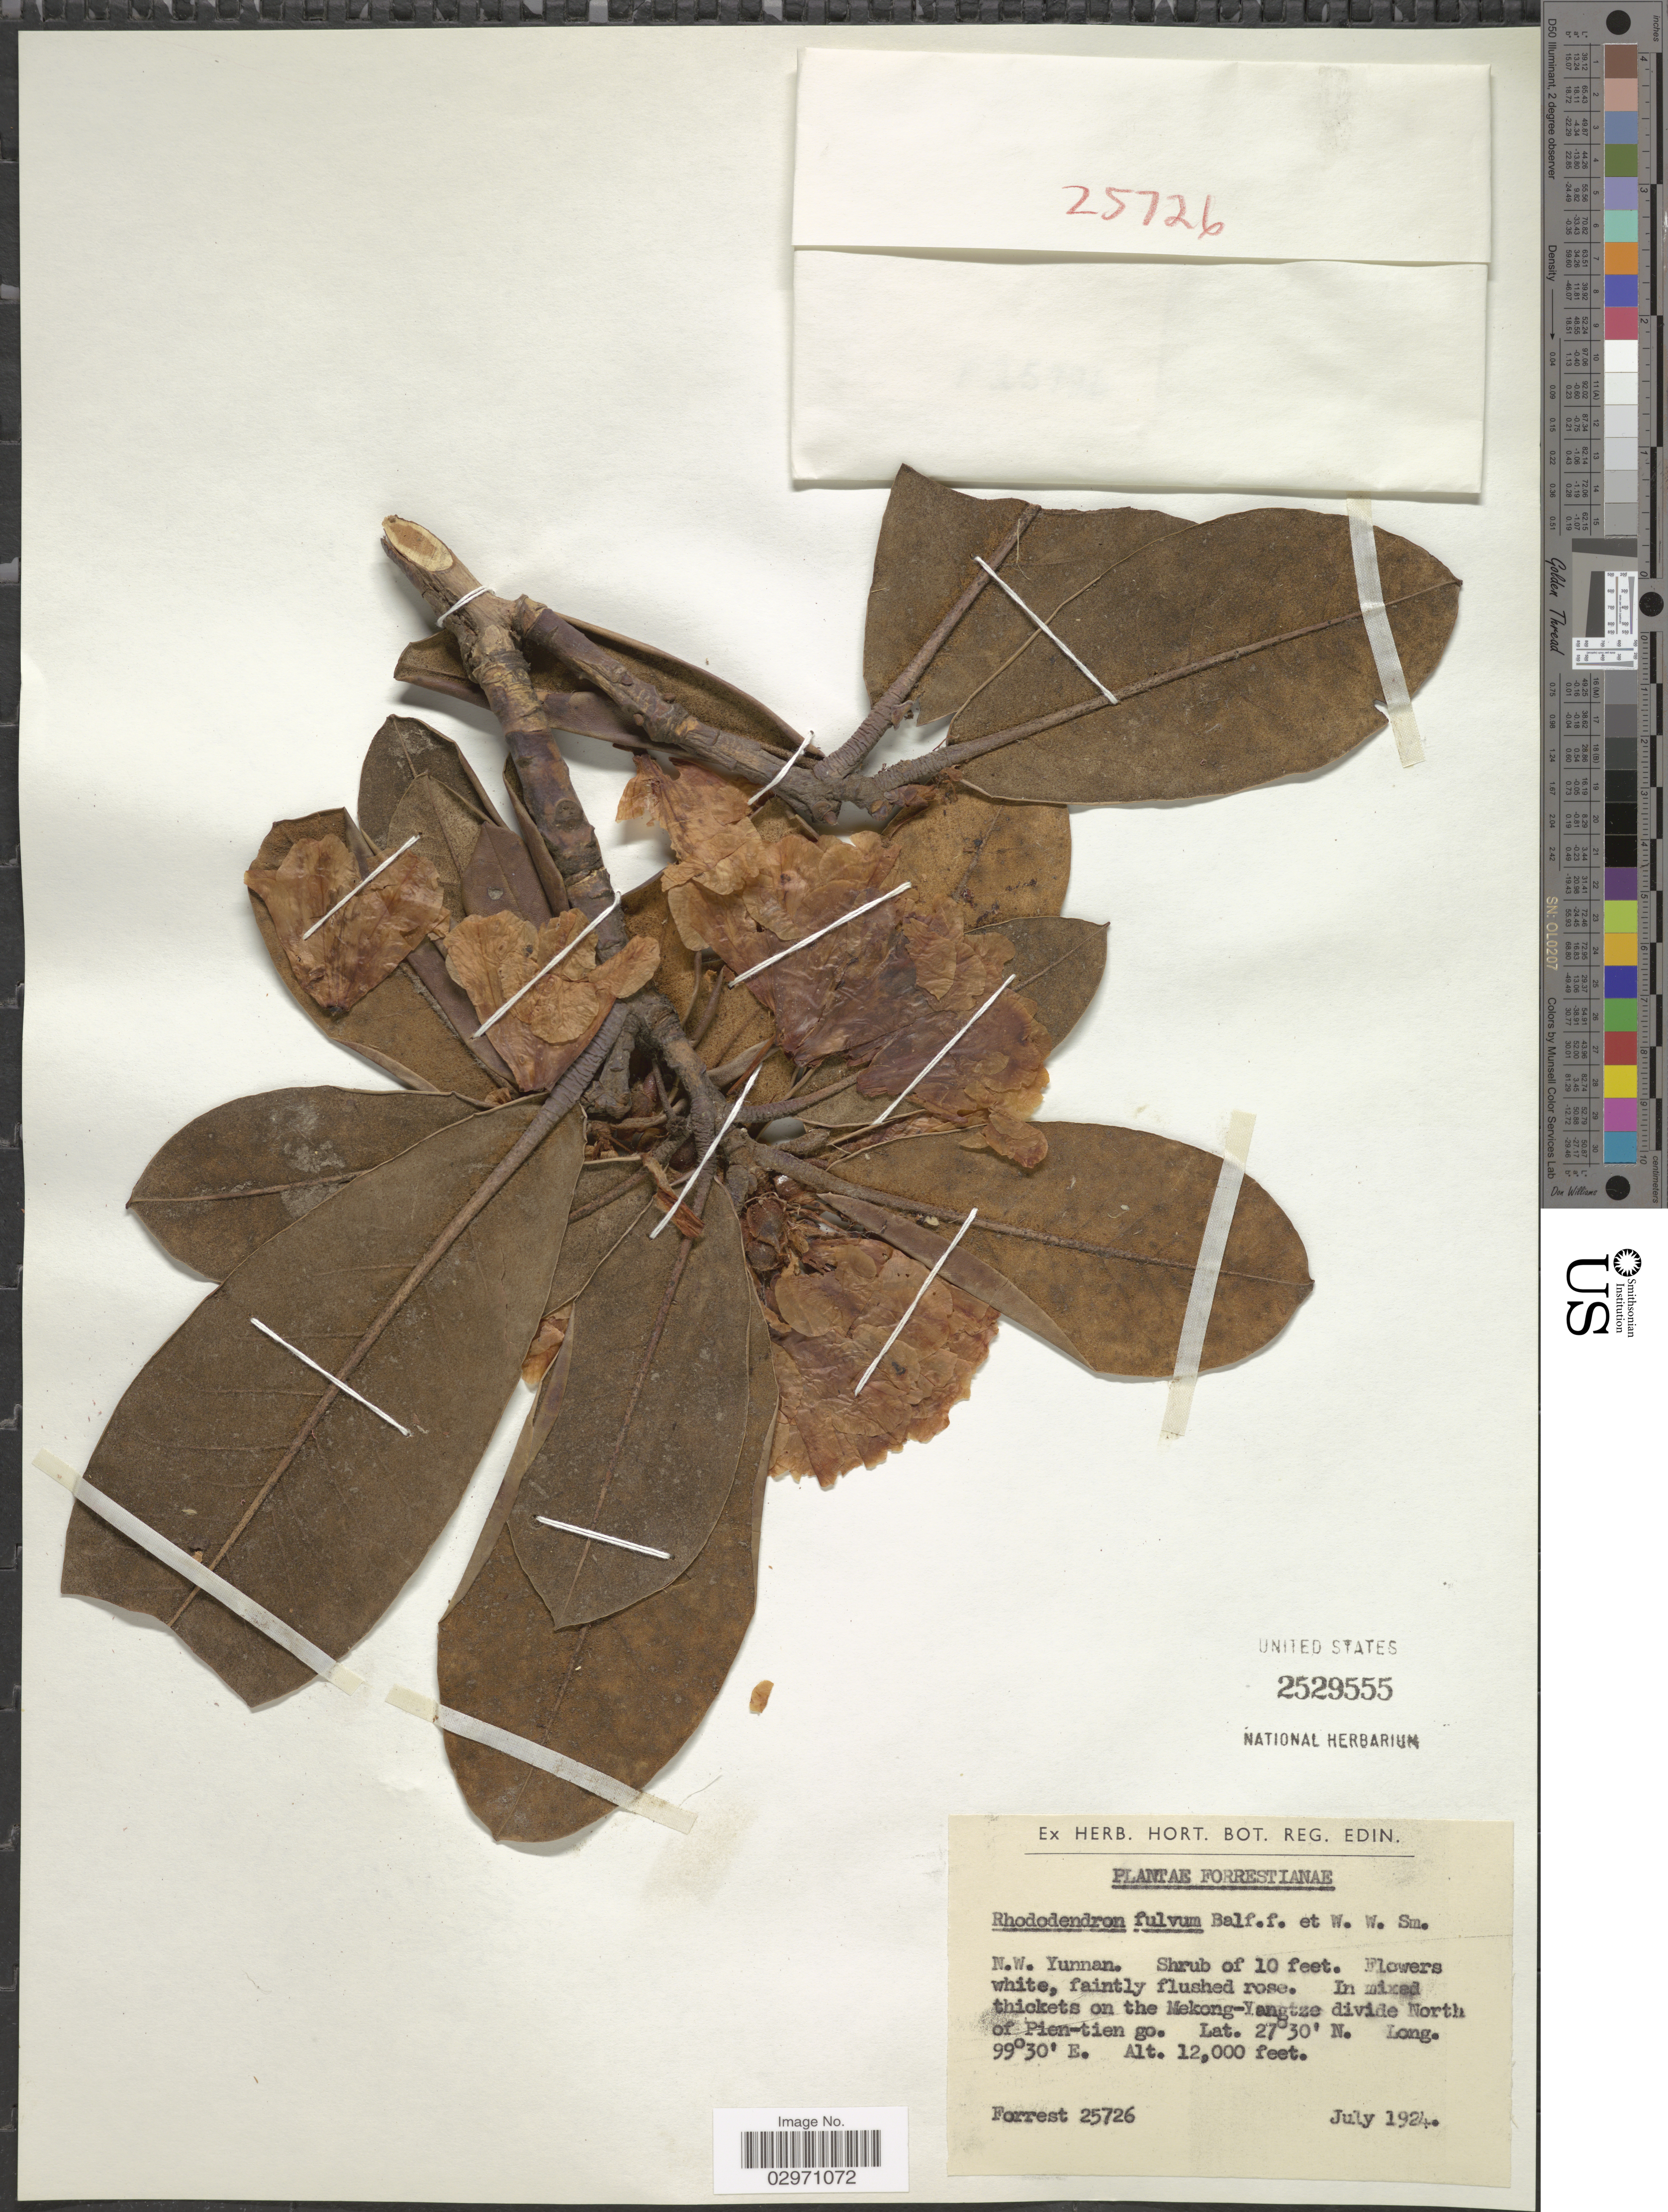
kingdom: Plantae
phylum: Tracheophyta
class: Magnoliopsida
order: Ericales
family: Ericaceae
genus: Rhododendron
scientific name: Rhododendron fulvum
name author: Balf. f. & W.W. Sm.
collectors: -. Forrest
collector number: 25726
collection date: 1924-07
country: China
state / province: Yunnan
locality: N.W. Yunnan. On the Mekong-Yangtze divide North of Pien-tien go.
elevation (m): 3658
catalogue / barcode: US 2529555